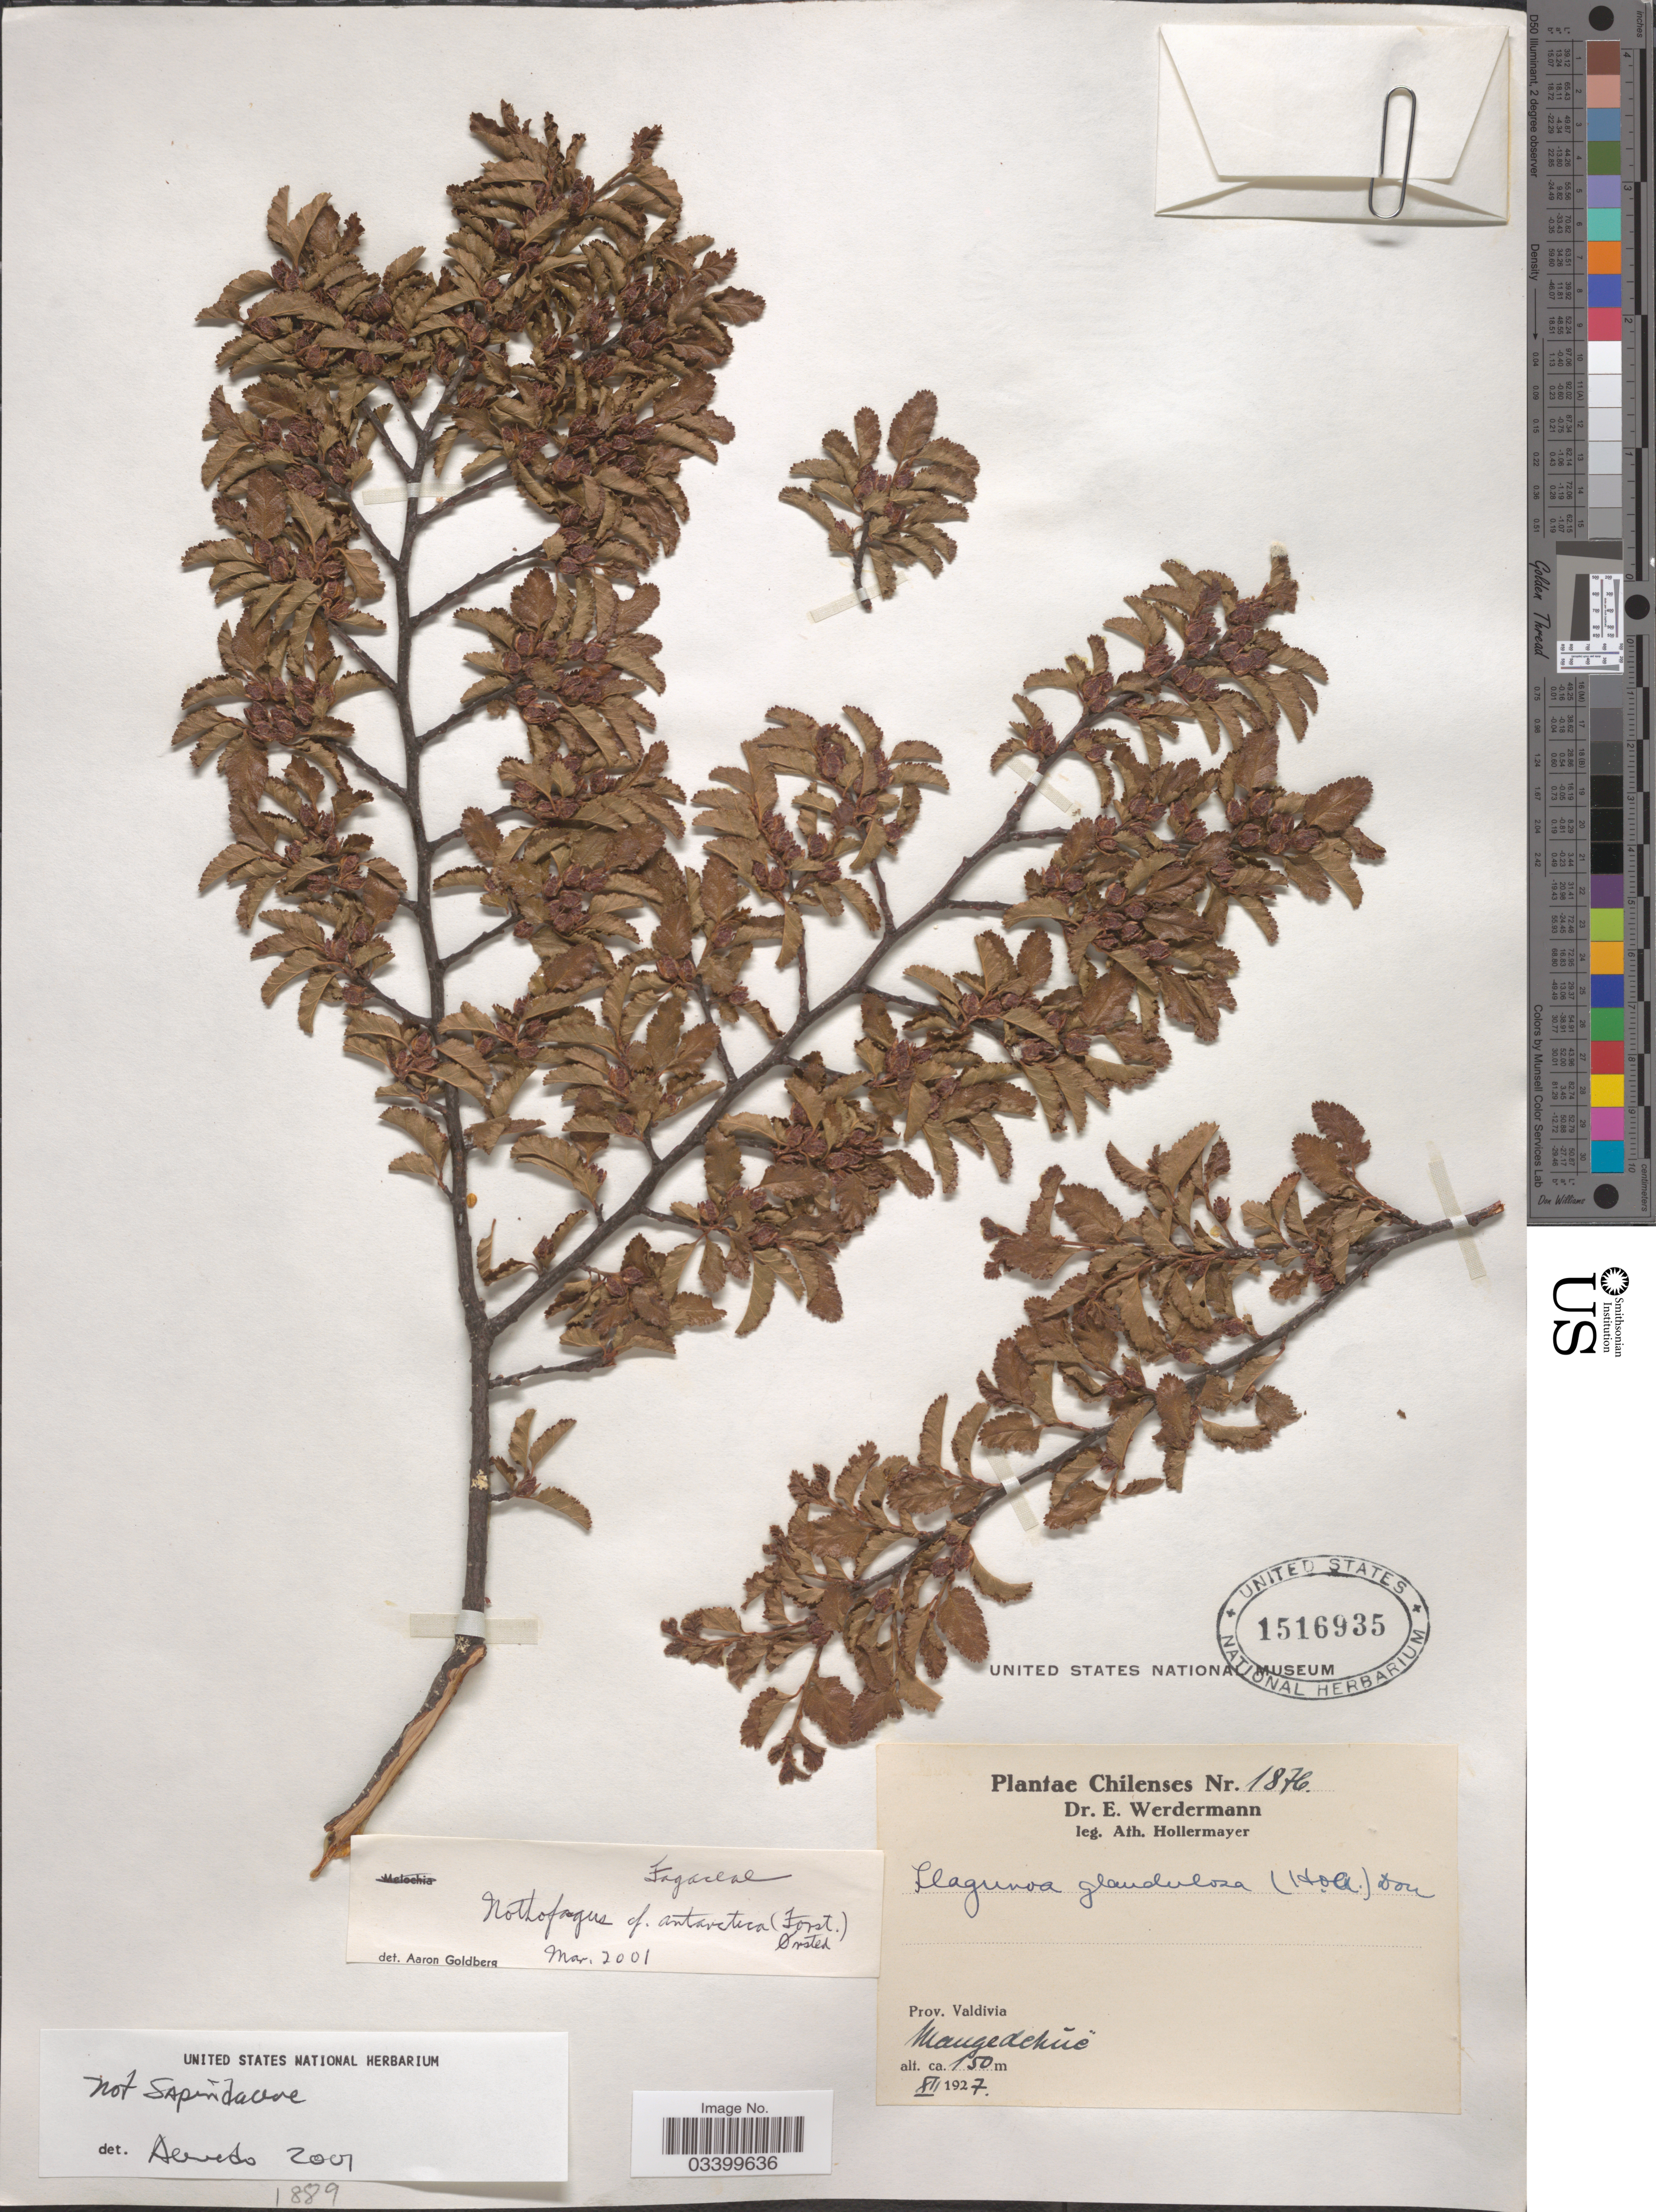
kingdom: Plantae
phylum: Tracheophyta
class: Magnoliopsida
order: Fagales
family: Nothofagaceae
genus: Nothofagus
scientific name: Nothofagus antarctica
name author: (G. Forst.) Oerst.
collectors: A. Hollermayer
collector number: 1876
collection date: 1927-12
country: Chile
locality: Prov. Valdivia, Mangedehue.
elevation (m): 150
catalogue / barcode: US 1516935